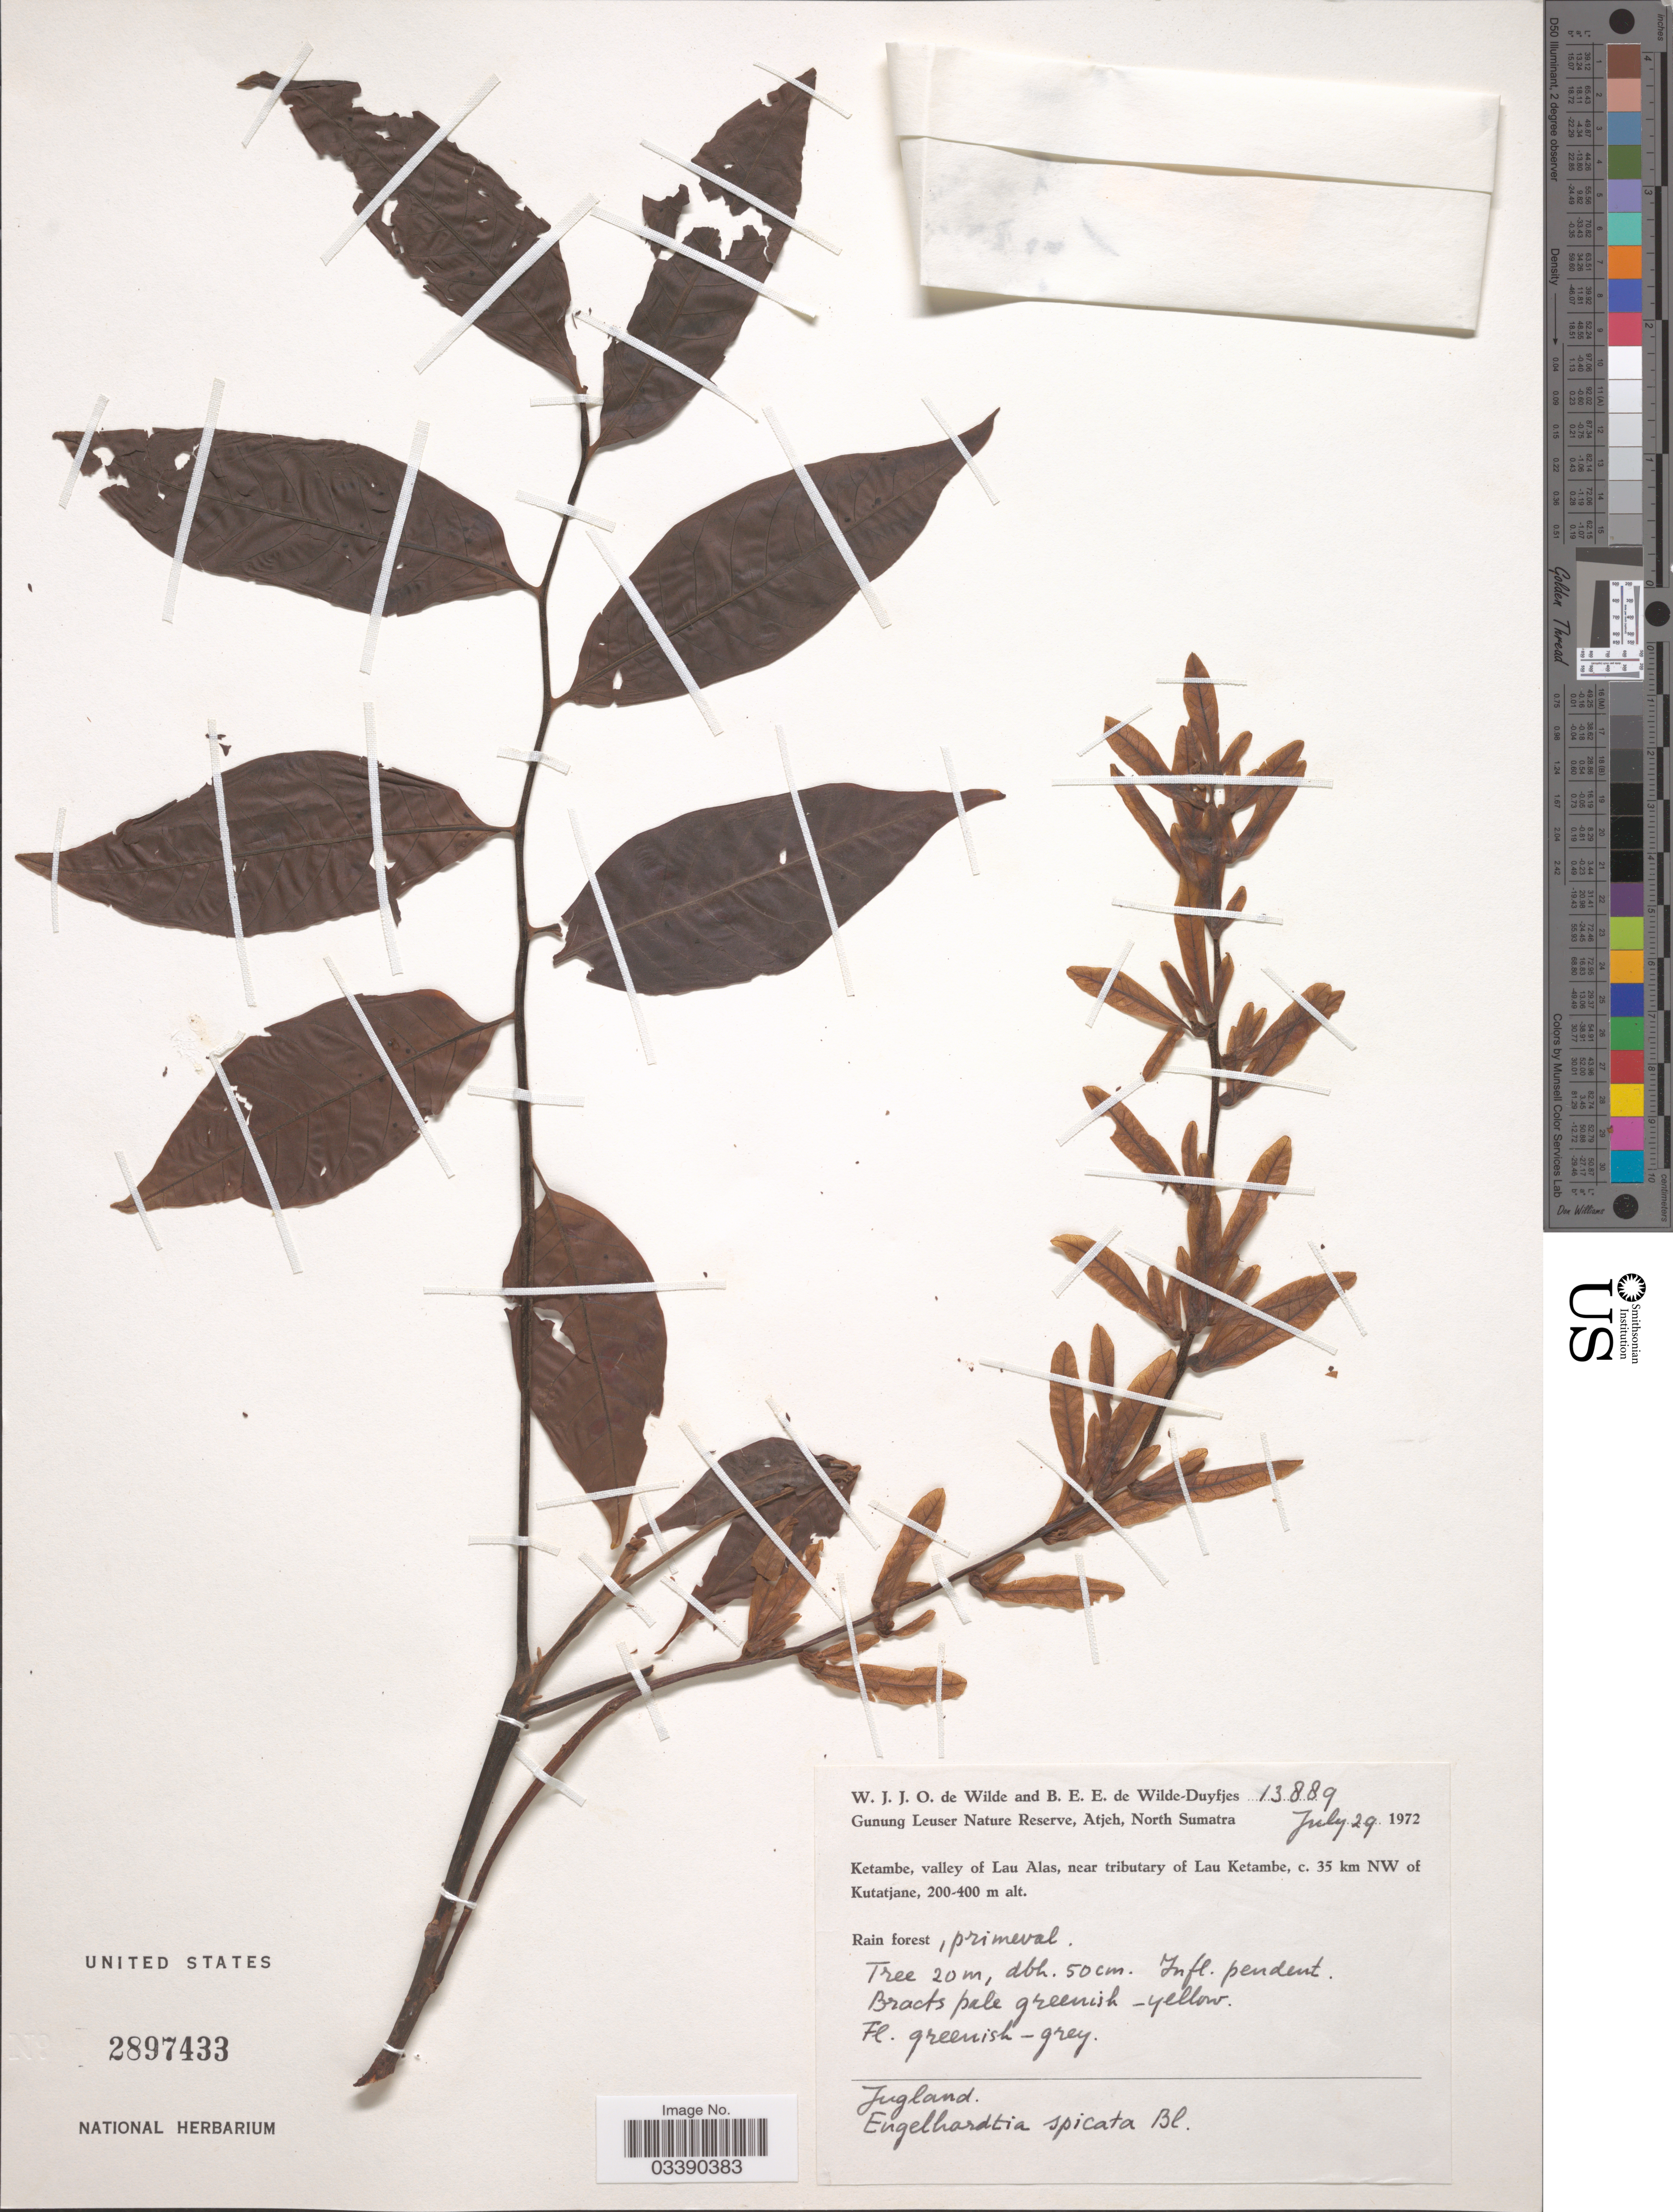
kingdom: Plantae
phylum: Tracheophyta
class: Magnoliopsida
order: Fagales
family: Juglandaceae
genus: Engelhardia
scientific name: Engelhardia spicata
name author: Lesch. ex Blume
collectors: W. J. de Wilde & B. E. de Wilde-Duyfjes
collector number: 13889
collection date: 1972-07-29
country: Indonesia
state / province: Sumatra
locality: Gunung Leuser Reserve, Atjeh, North Sumatra. Ketambe, valley of Lau Alas, near tributary of Lau Ketambe, c. 35 km NW of Kutatjane.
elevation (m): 200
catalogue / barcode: US 2897433